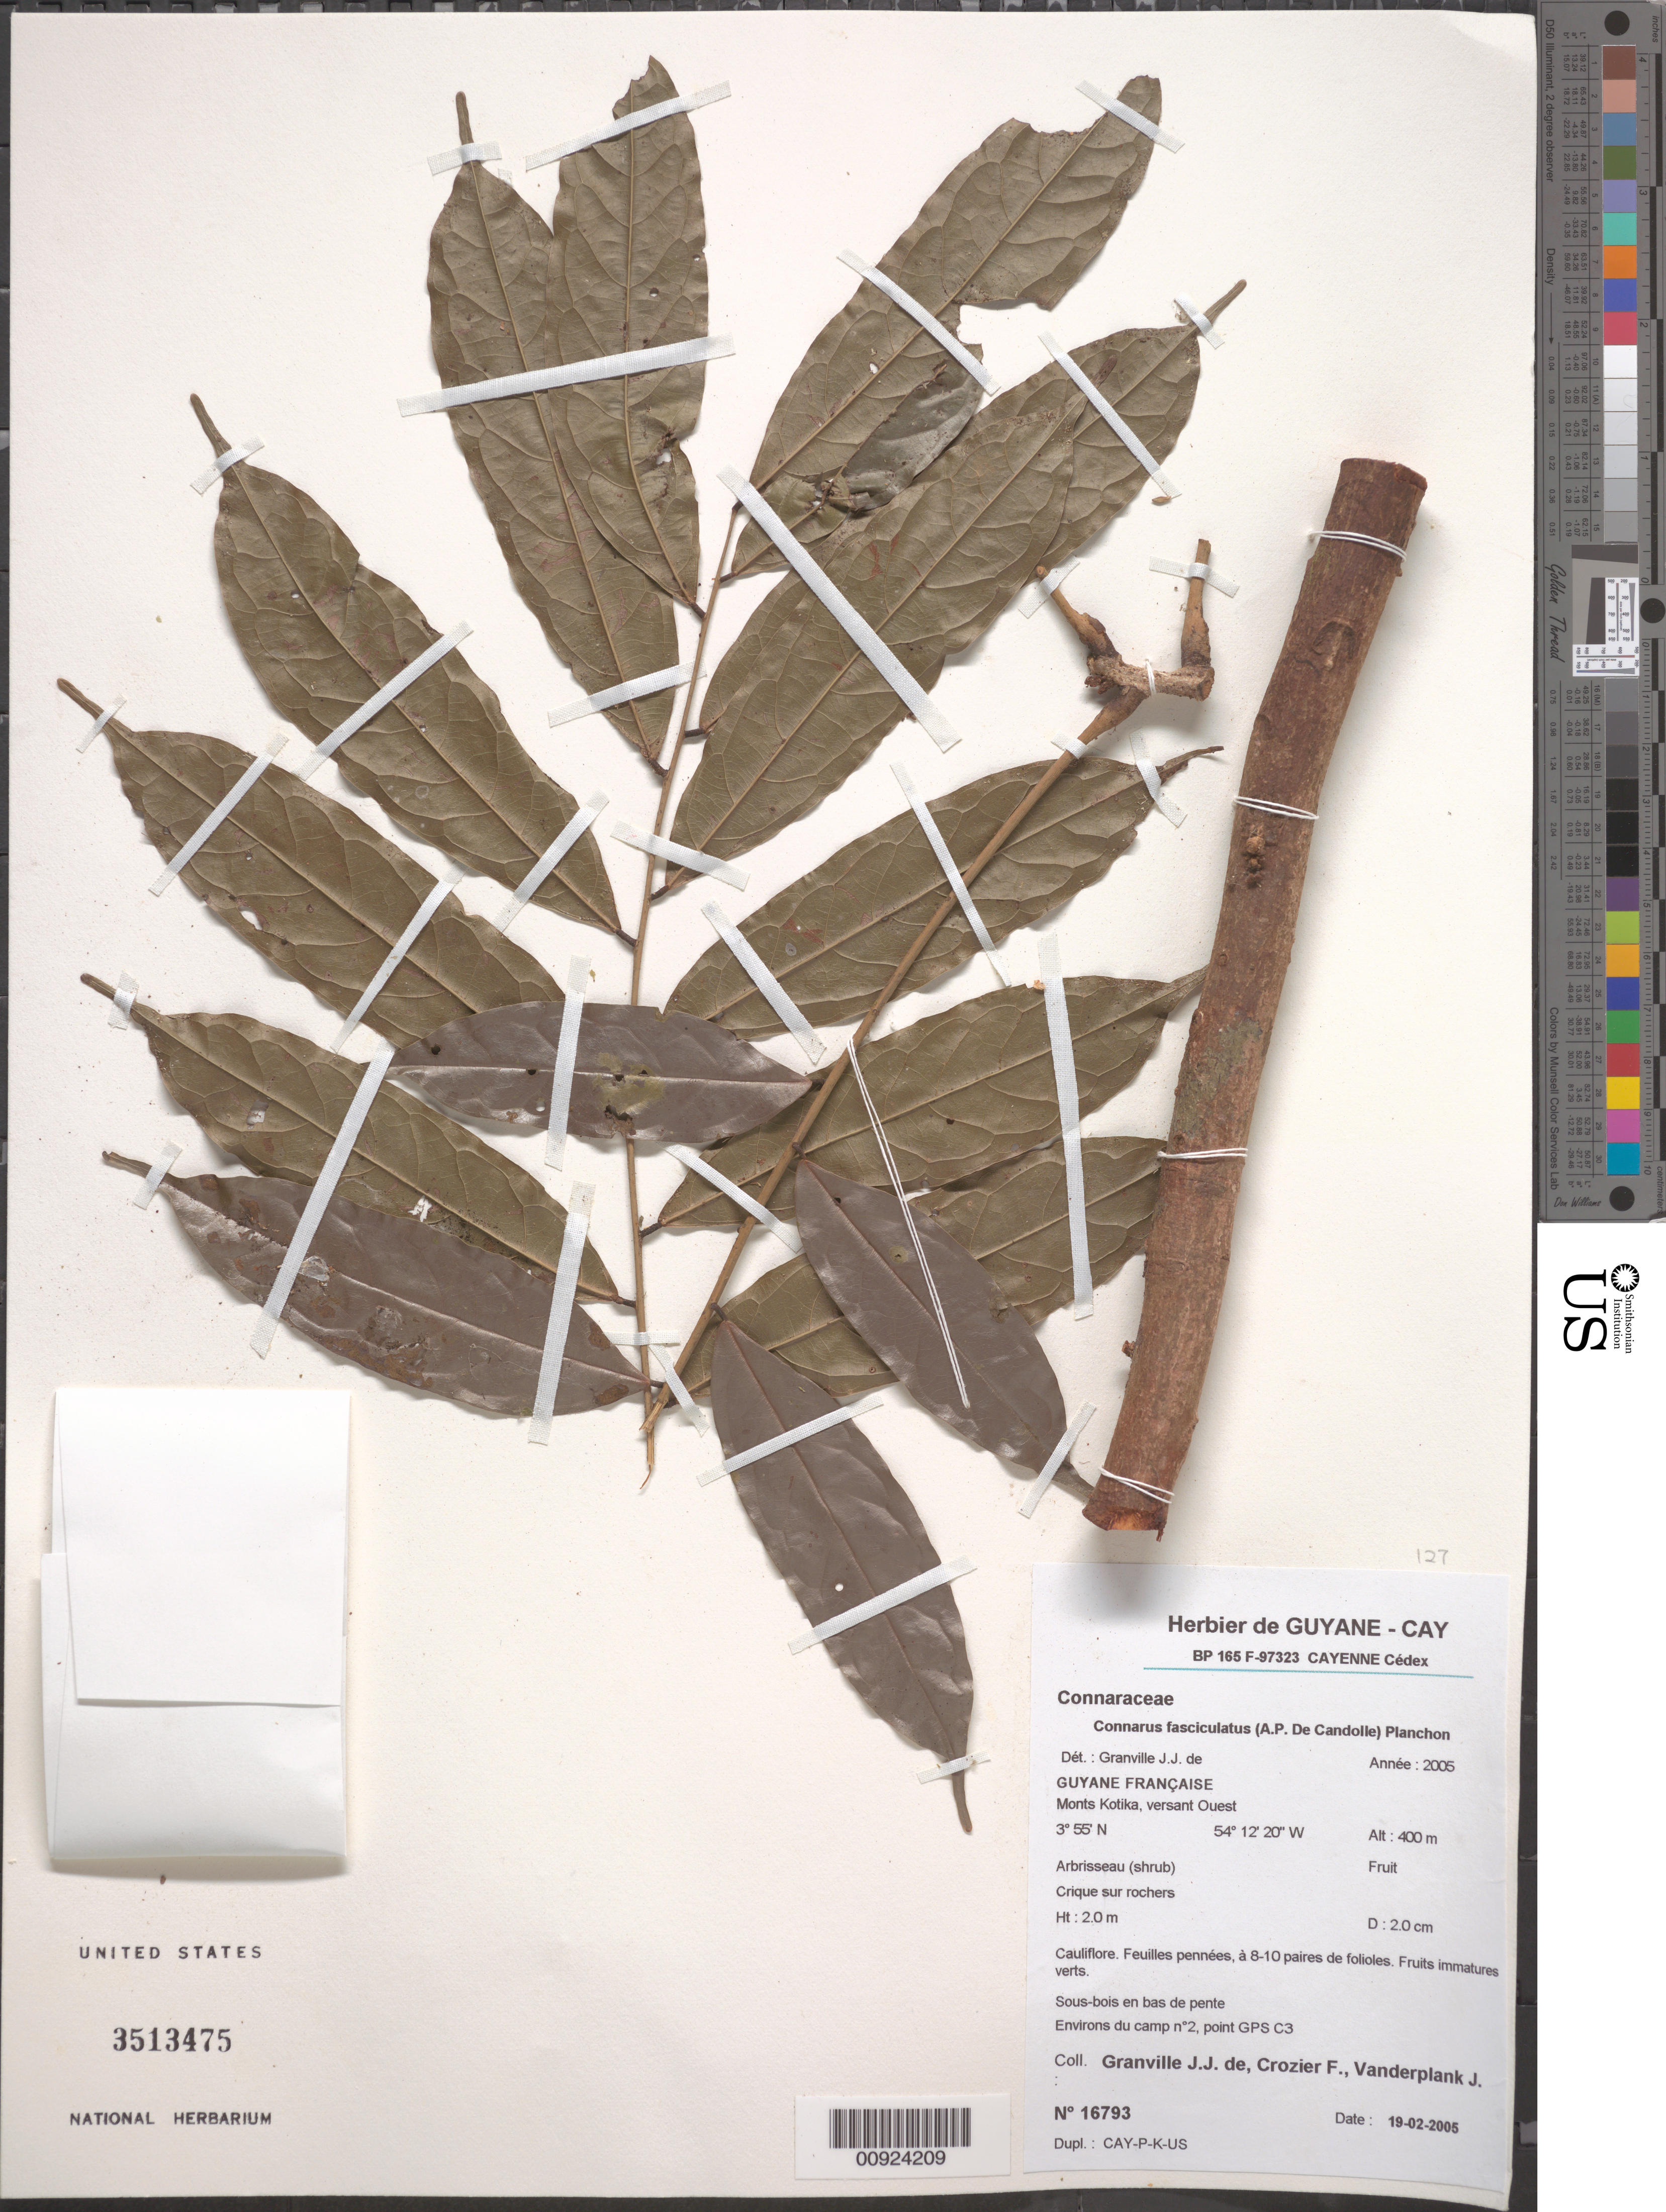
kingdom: Plantae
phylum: Tracheophyta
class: Magnoliopsida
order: Oxalidales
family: Connaraceae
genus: Connarus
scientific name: Connarus fasciculatus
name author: (DC.) Planch.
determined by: Granville, J. J. de, (CAY), Institut de Recherche pour le Developpement (IRD) (FRENCH GUIANA)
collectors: J.-J. de Granville, F. Crozier & J. Vanderplank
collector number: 16793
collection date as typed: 19-Feb-05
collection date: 2005-02-19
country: French Guiana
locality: Monts Kotika, versant Ouest, environ du camp nº2, point GPS C3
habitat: Crique sur rochers; sous-bois en bas de pente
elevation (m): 400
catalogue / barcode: US 3513475